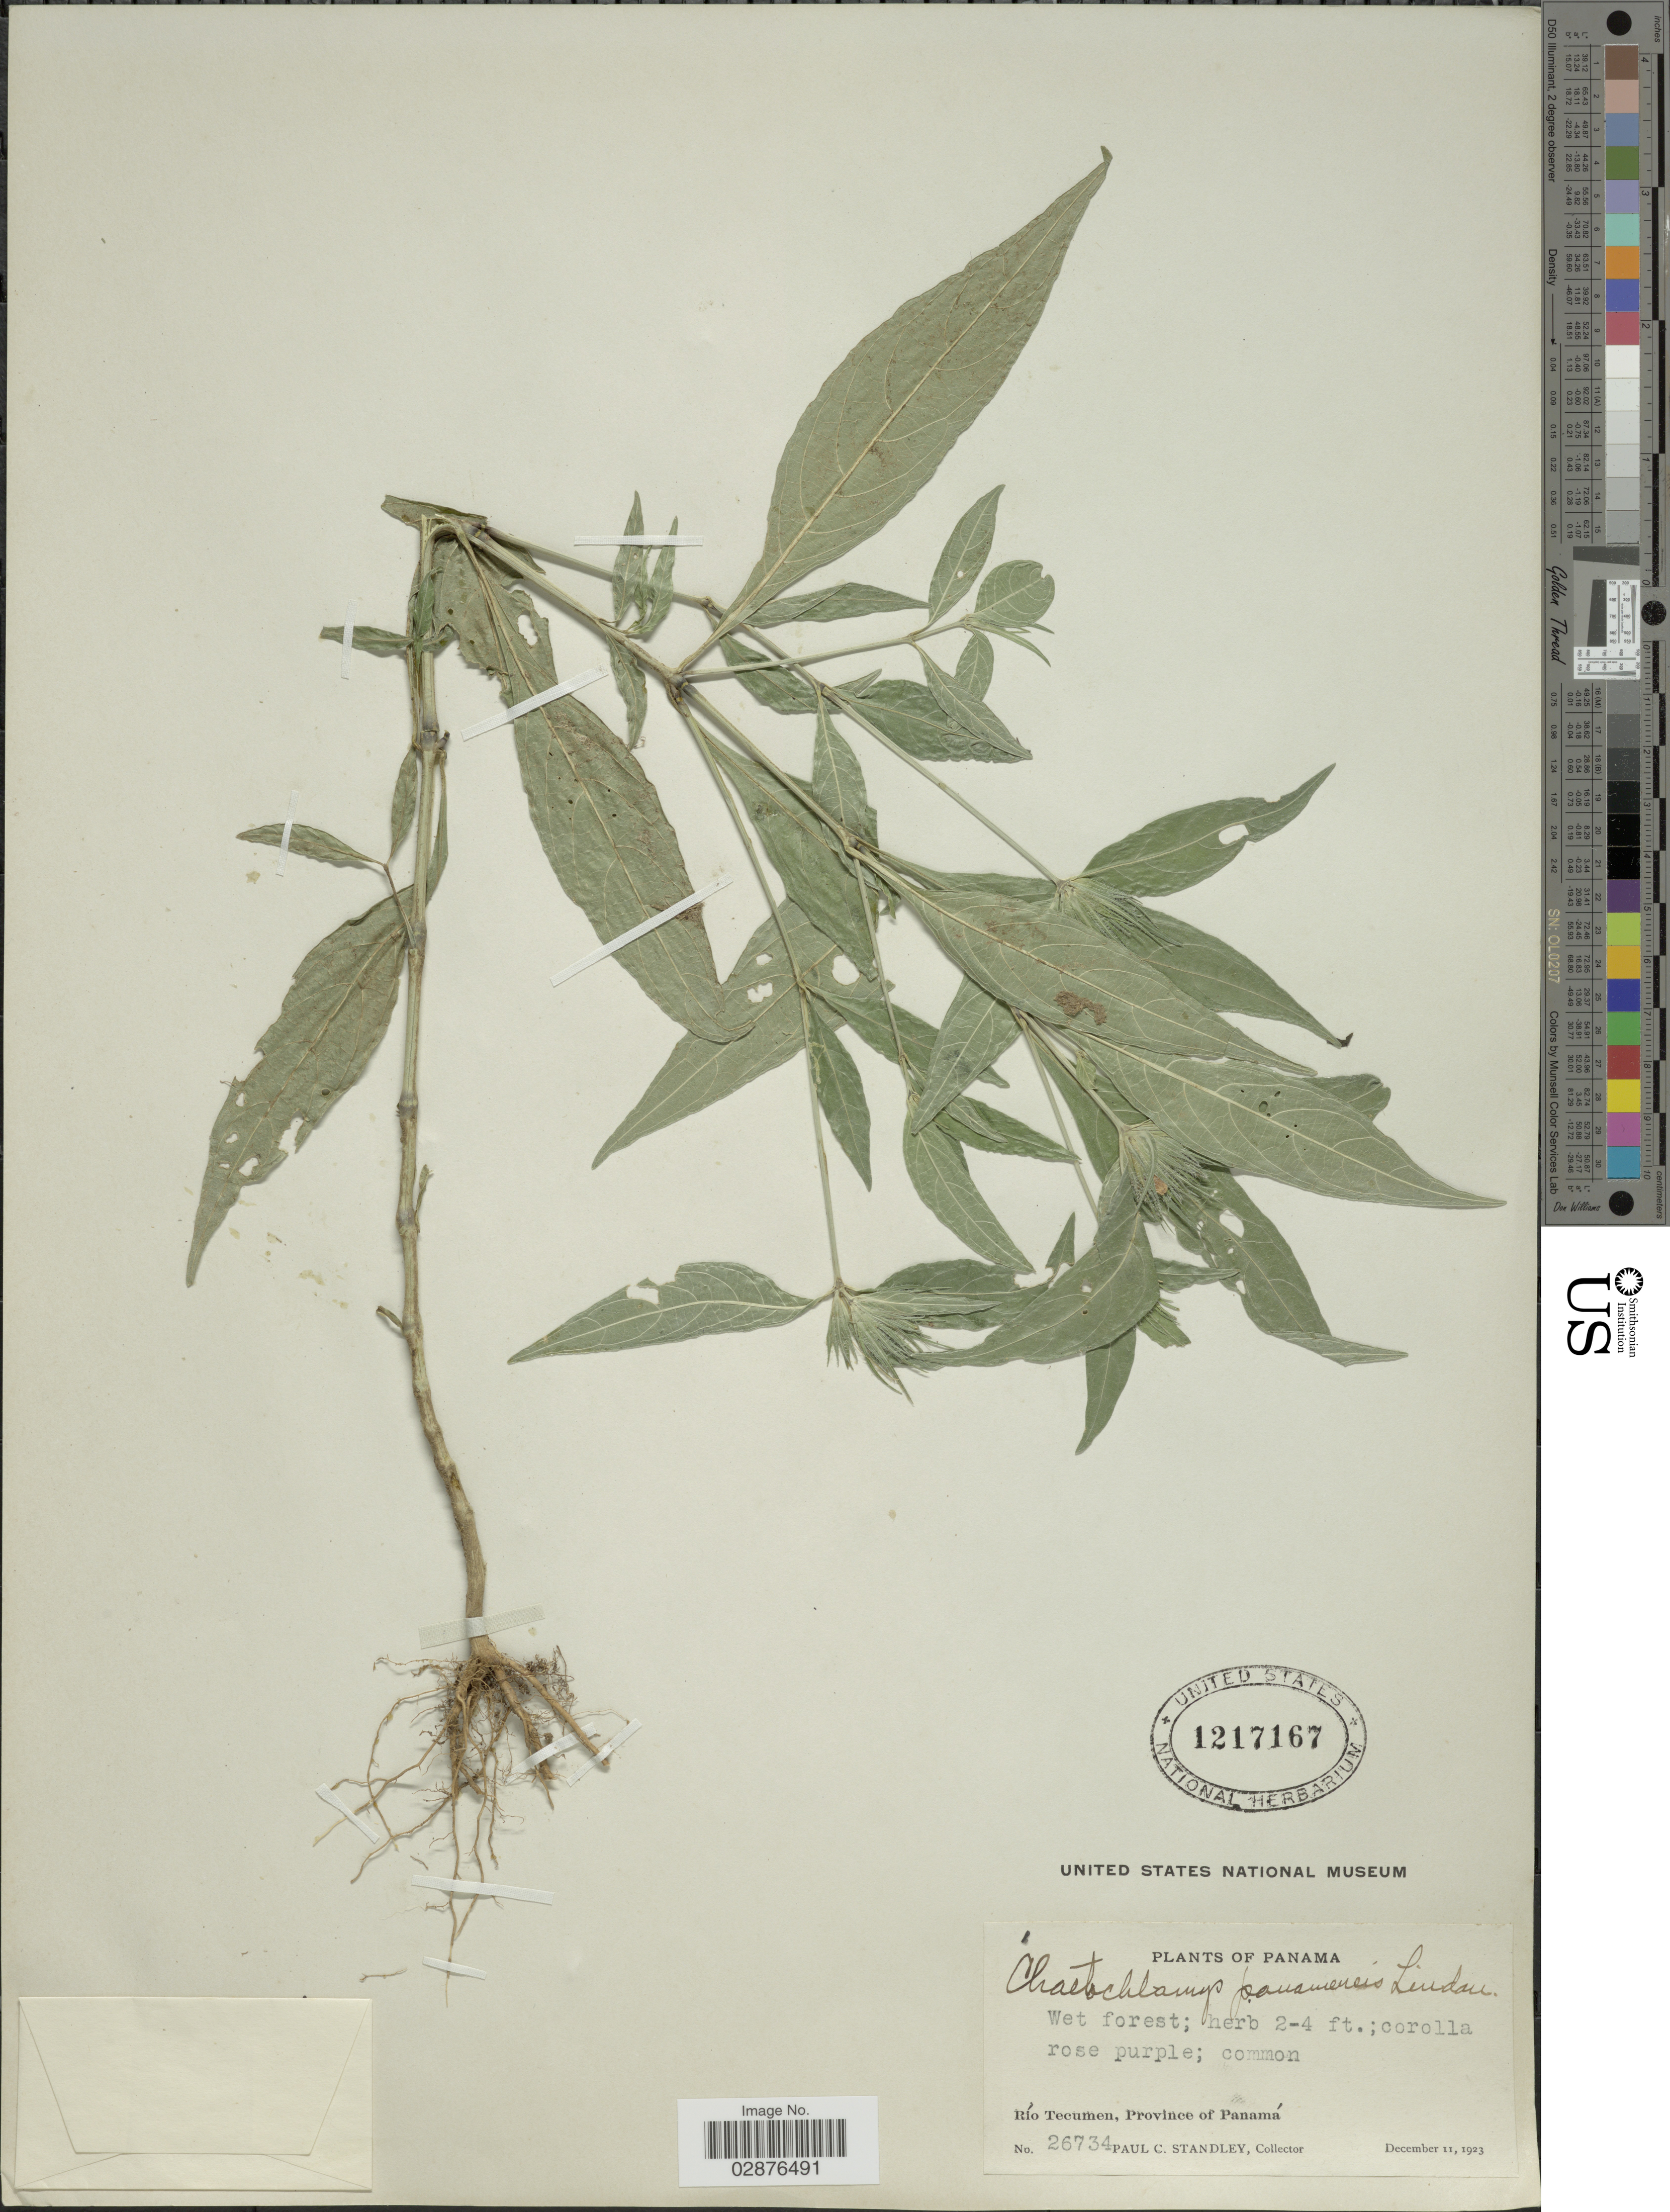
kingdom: Plantae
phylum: Tracheophyta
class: Magnoliopsida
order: Lamiales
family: Acanthaceae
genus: Justicia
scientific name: Justicia isthmensis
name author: T.F. Daniel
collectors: P. C. Standley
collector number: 26734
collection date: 1923-12-11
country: Panama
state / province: Panamá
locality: Río Tecumen.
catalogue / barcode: US 1217167